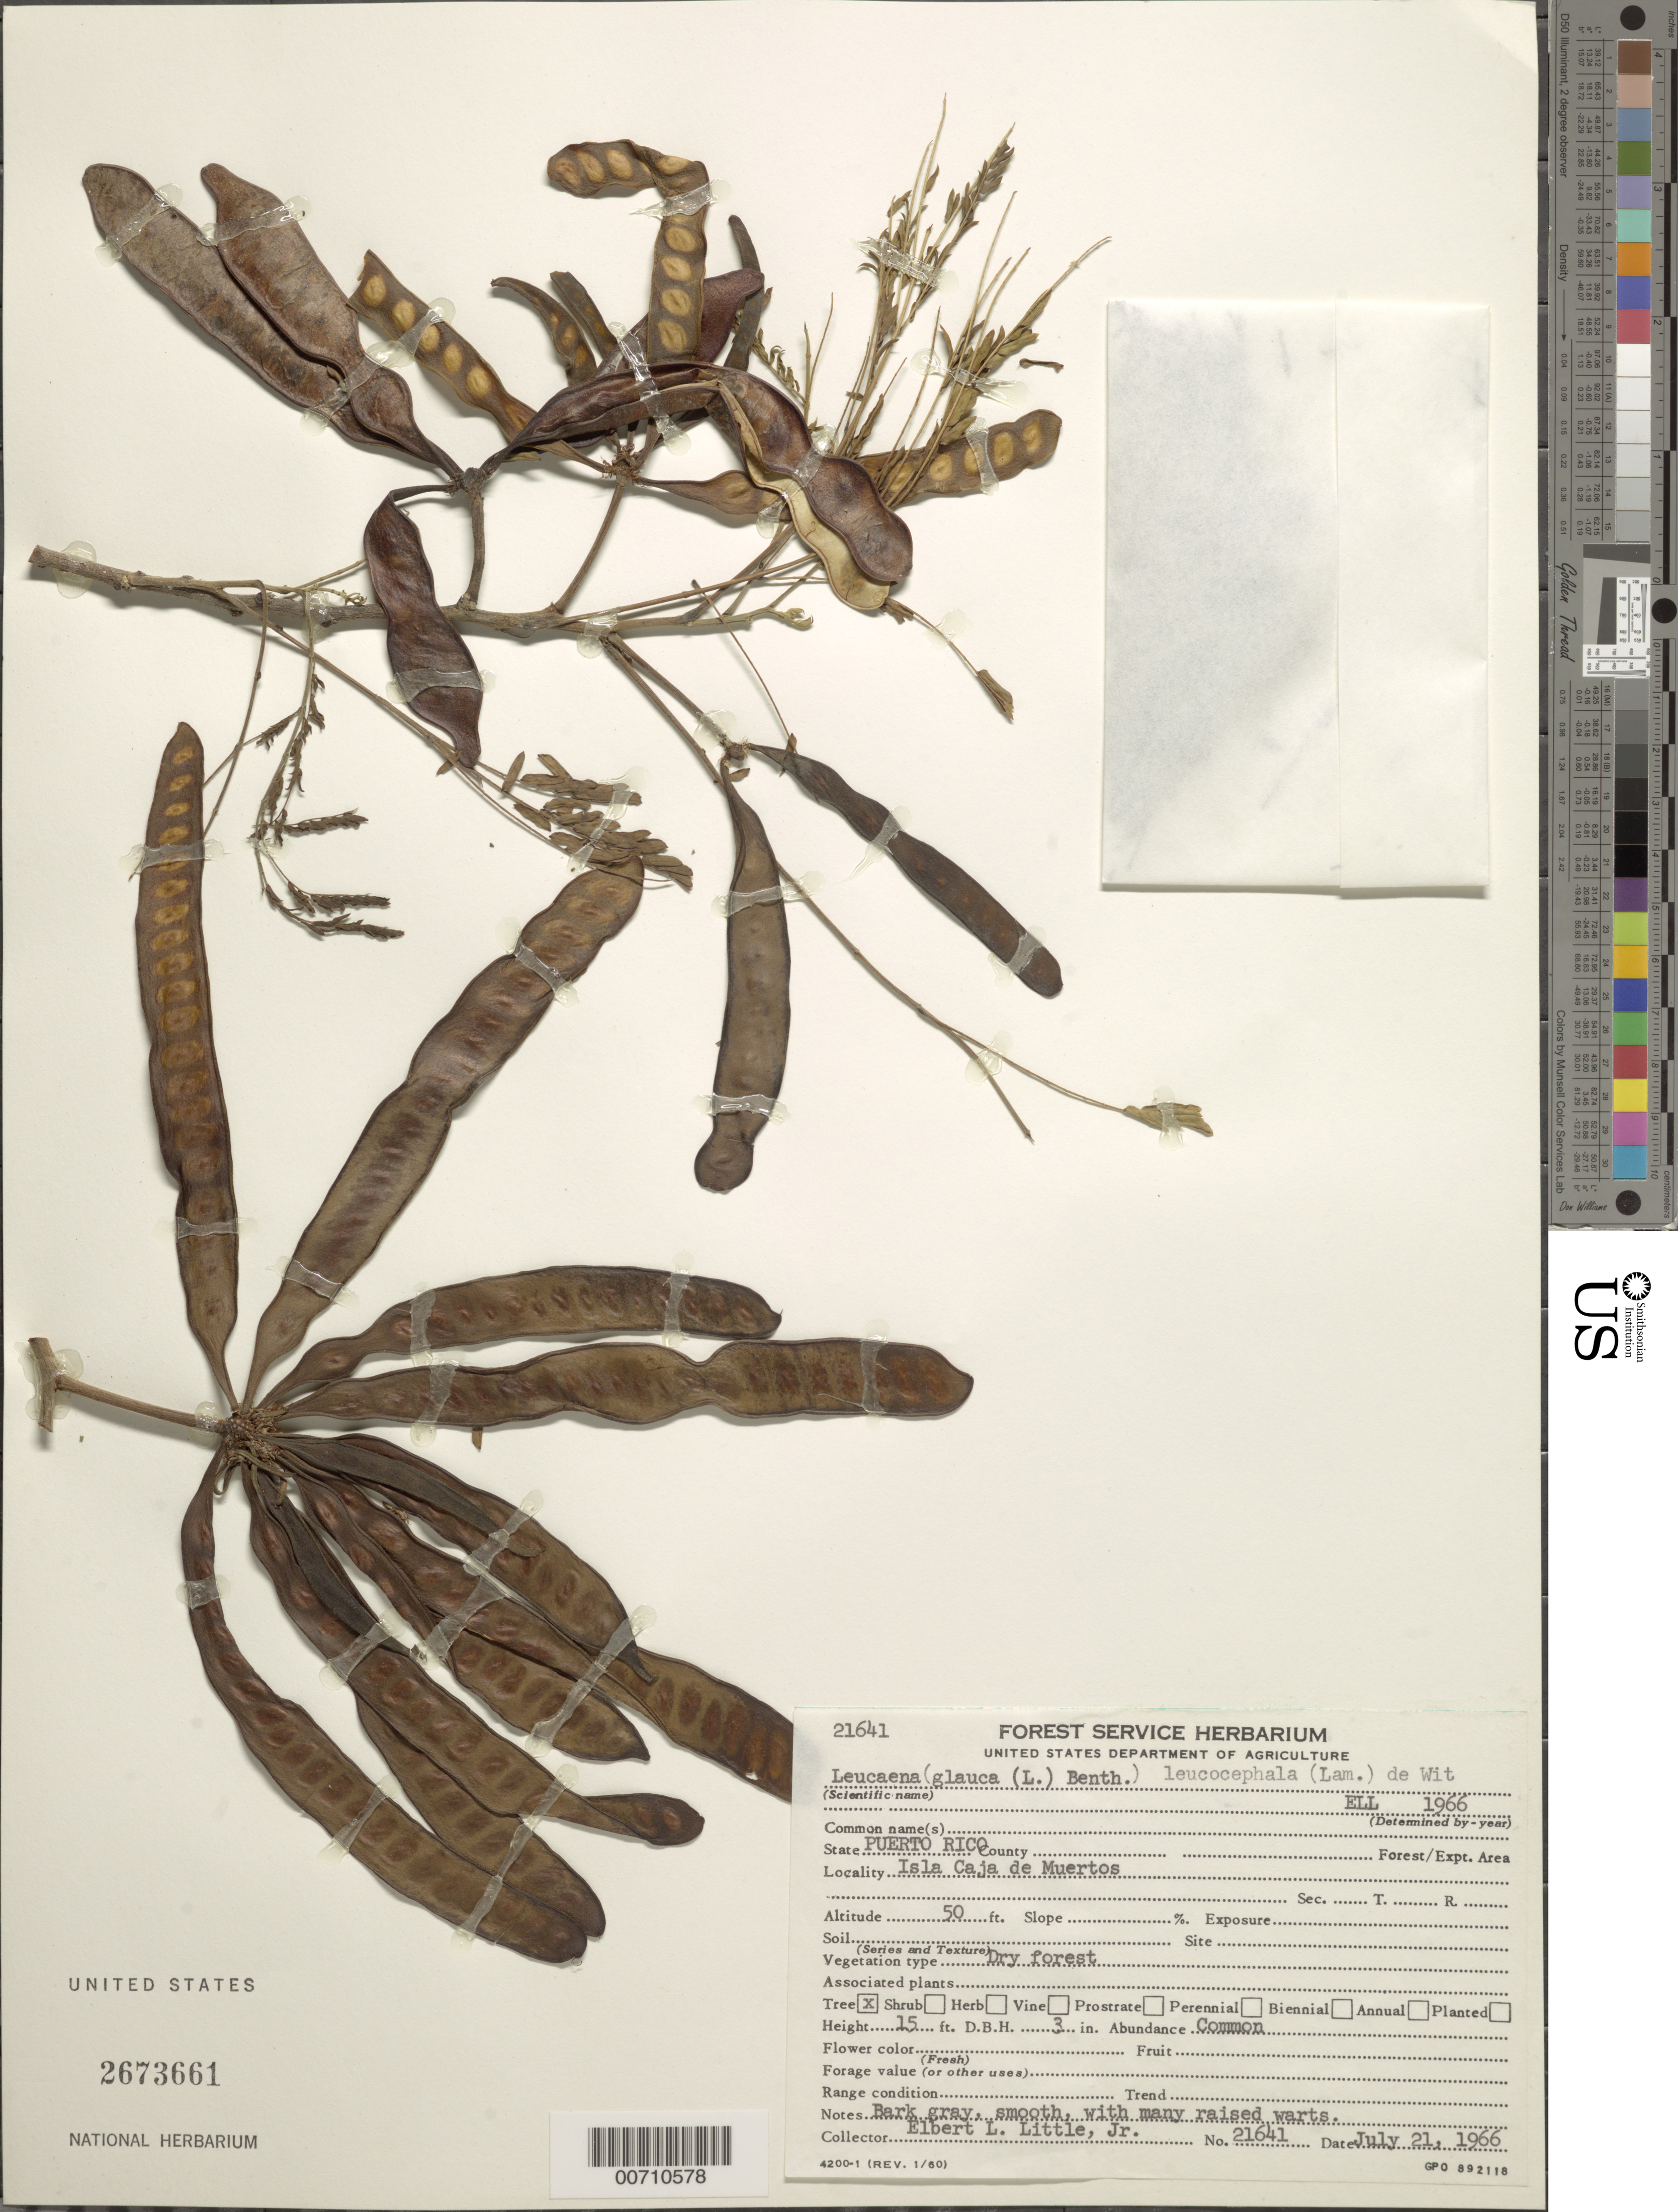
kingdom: Plantae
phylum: Tracheophyta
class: Magnoliopsida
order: Fabales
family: Fabaceae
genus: Leucaena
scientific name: Leucaena leucocephala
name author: (Lam.) de Wit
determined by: Little, Elbert L., Jr., (FSSR), United States Department of Agriculture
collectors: E. L. Little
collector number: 21641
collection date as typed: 21 Jul 1966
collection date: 1966-07-21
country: Puerto Rico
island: Greater Antilles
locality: Isla Caja de Muertos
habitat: Dry forest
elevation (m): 15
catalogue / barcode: US 2673661